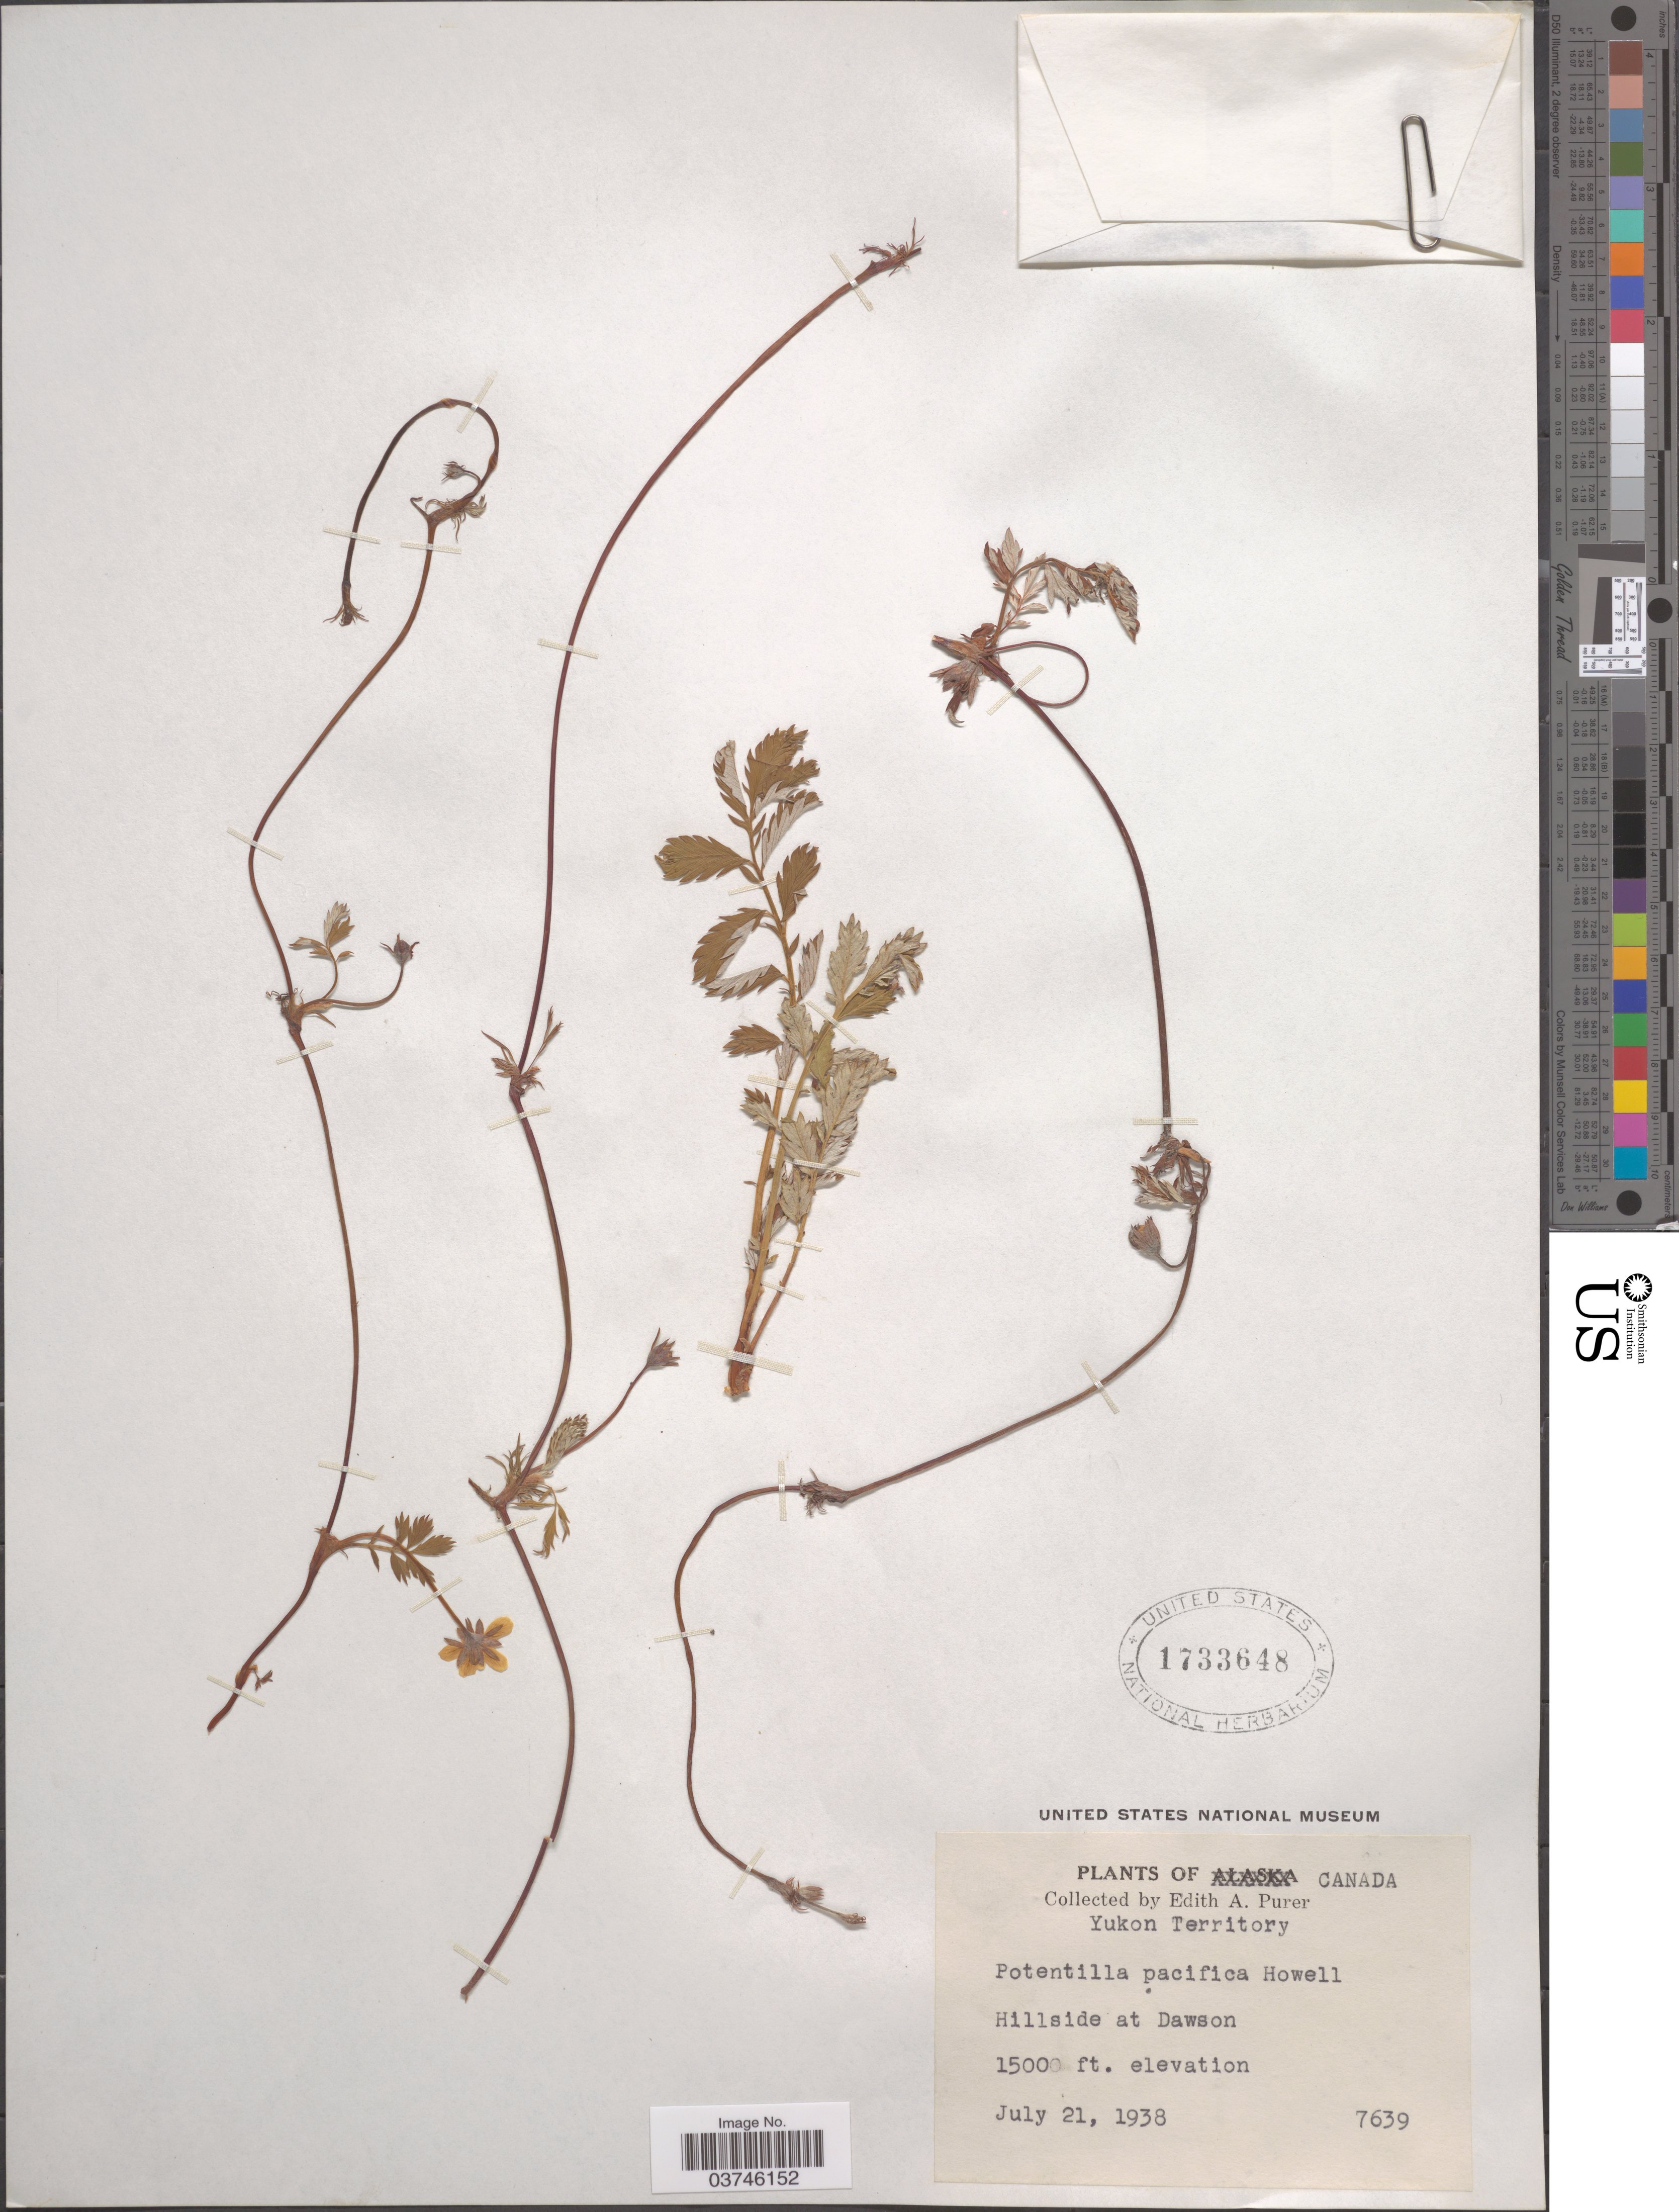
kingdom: Plantae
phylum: Tracheophyta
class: Magnoliopsida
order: Rosales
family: Rosaceae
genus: Argentina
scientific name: Argentina subarctica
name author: Rydb.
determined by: Strong, Mark T., (BOT), Smithsonian Institution - National Museum of Natural History (UNITED STATES)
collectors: E. Purer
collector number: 7639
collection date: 1938-07-21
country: Canada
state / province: Yukon Territory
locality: Hillside at Dawson.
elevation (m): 4572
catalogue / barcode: US 1733648